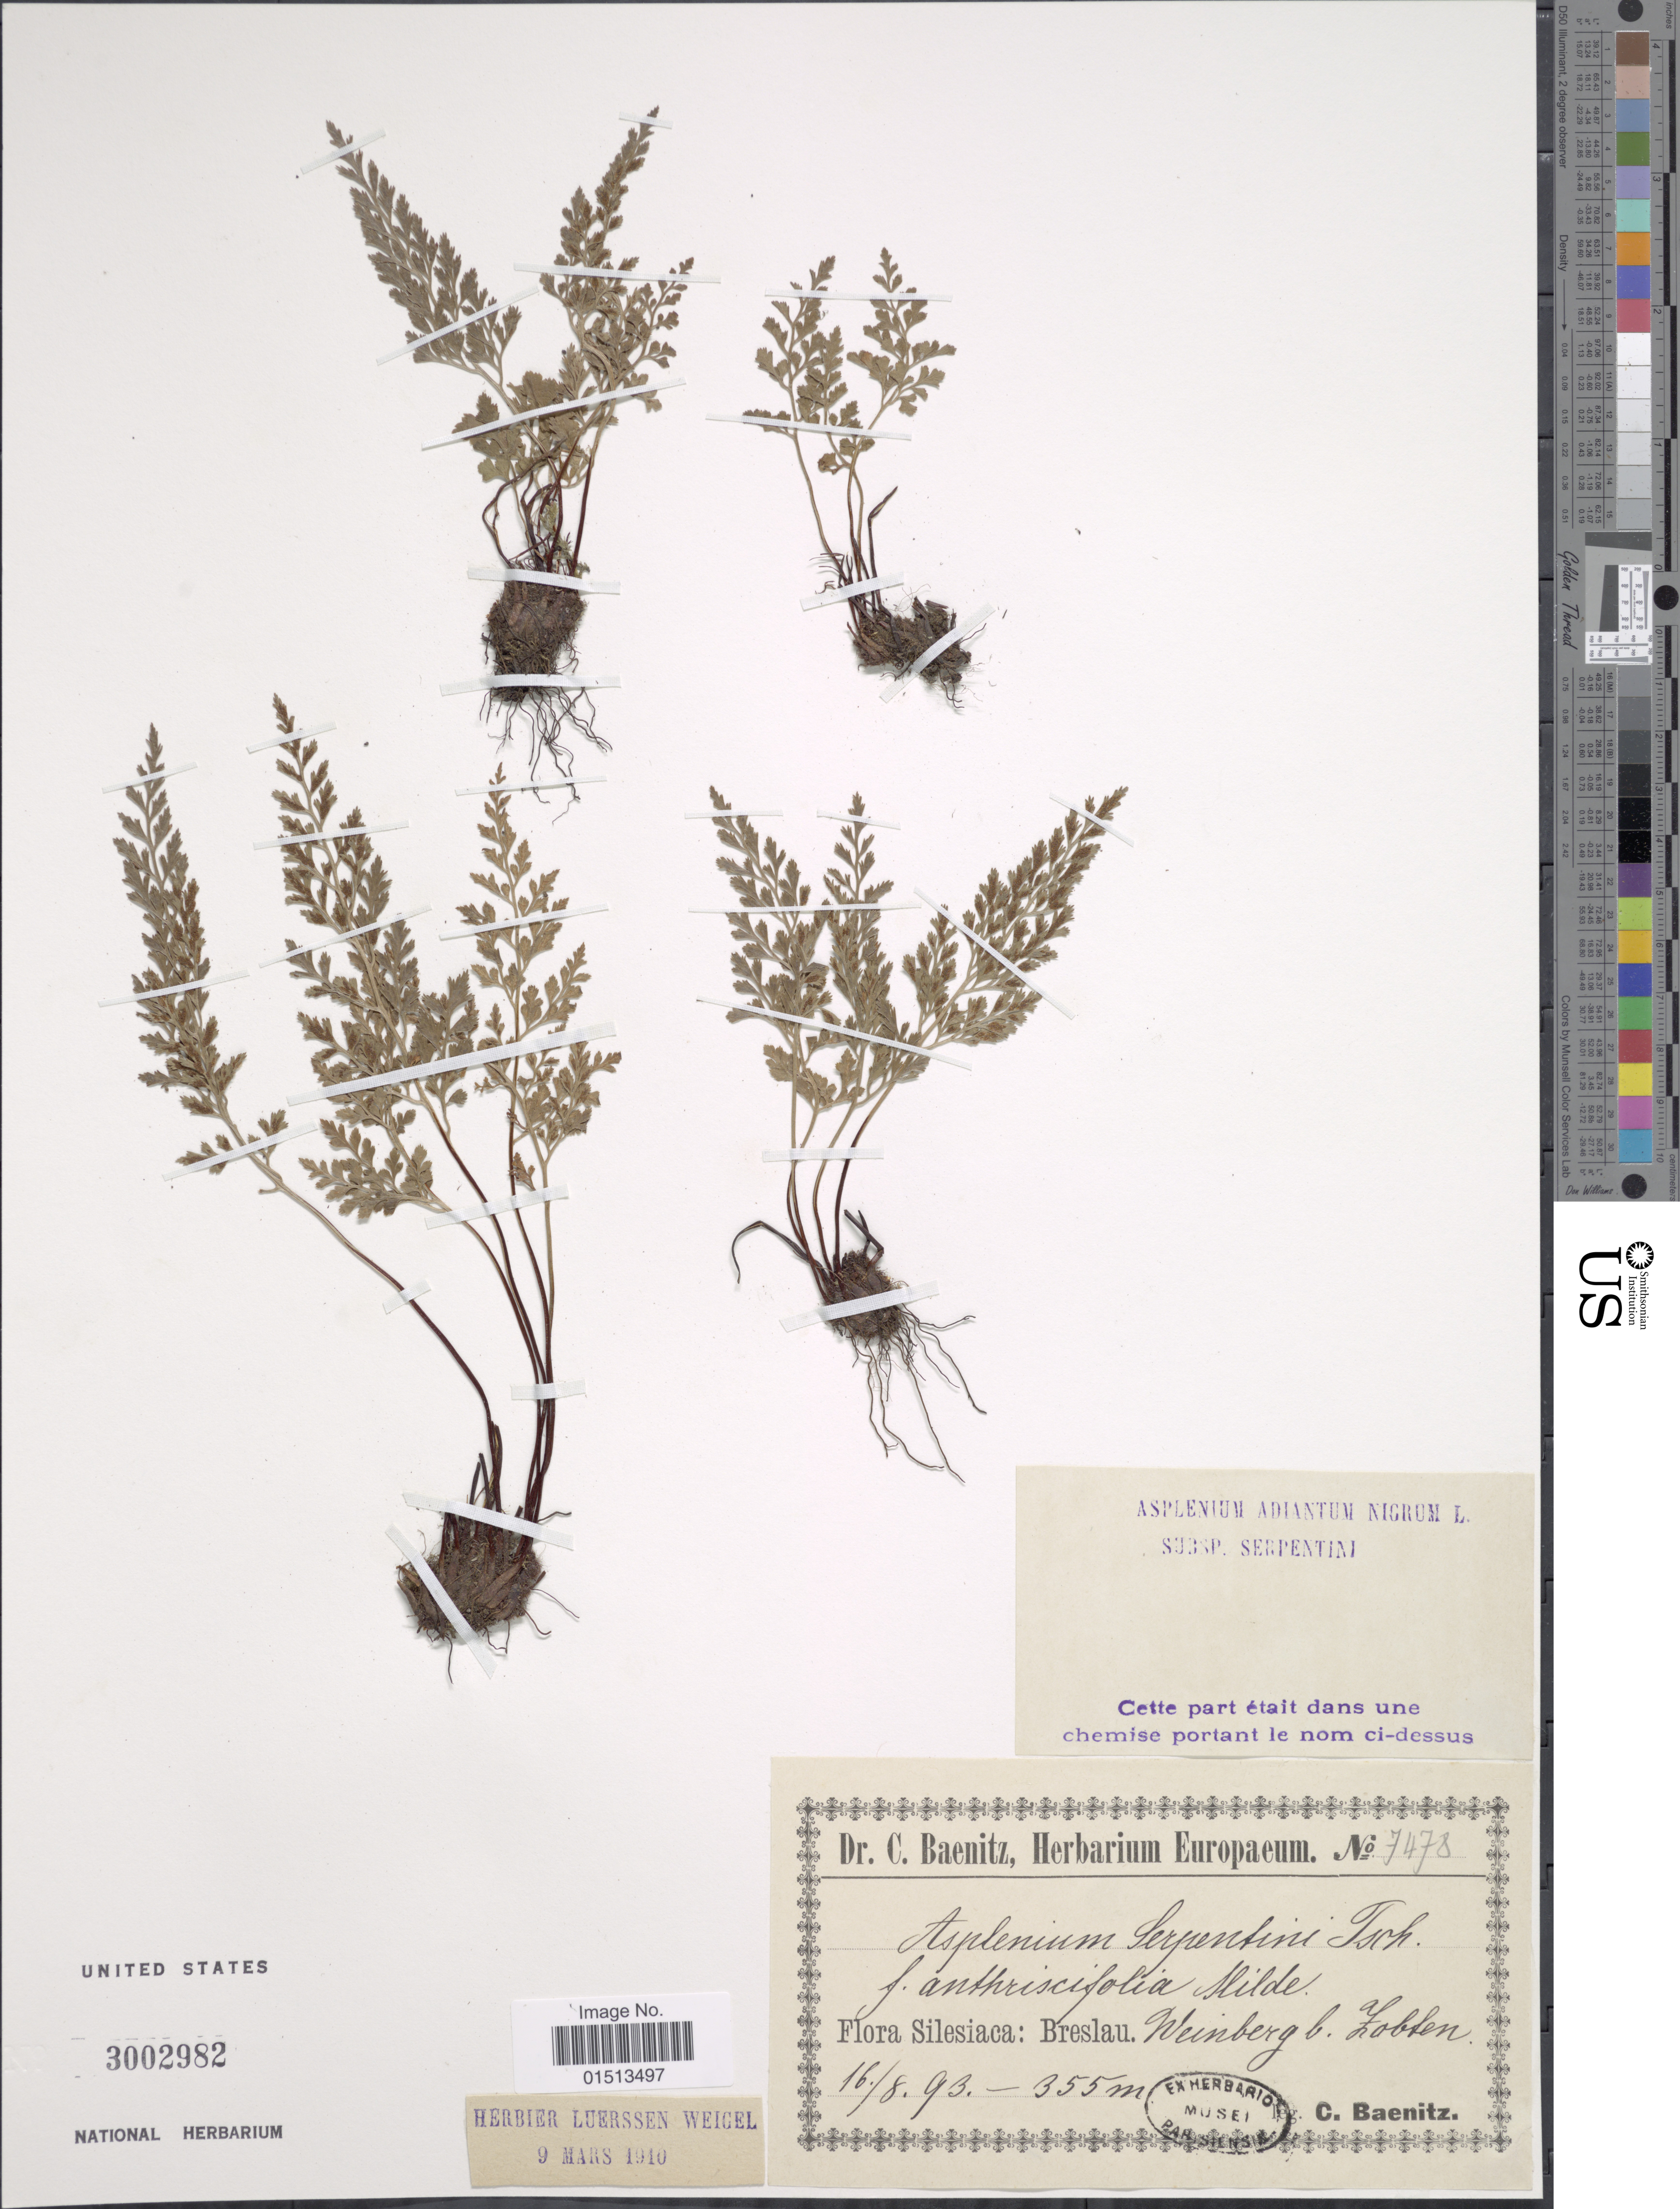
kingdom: Plantae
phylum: Tracheophyta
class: Polypodiopsida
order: Polypodiales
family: Aspleniaceae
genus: Asplenium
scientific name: Asplenium adiantum-nigrum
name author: L.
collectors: C. G. Baenitz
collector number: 7478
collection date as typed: Transcribed d/m/y: 16/8/93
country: Germany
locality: Silesiaca: Breslau. Weinberg b. Lobten. [interpreted]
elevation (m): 355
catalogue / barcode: US 3002982